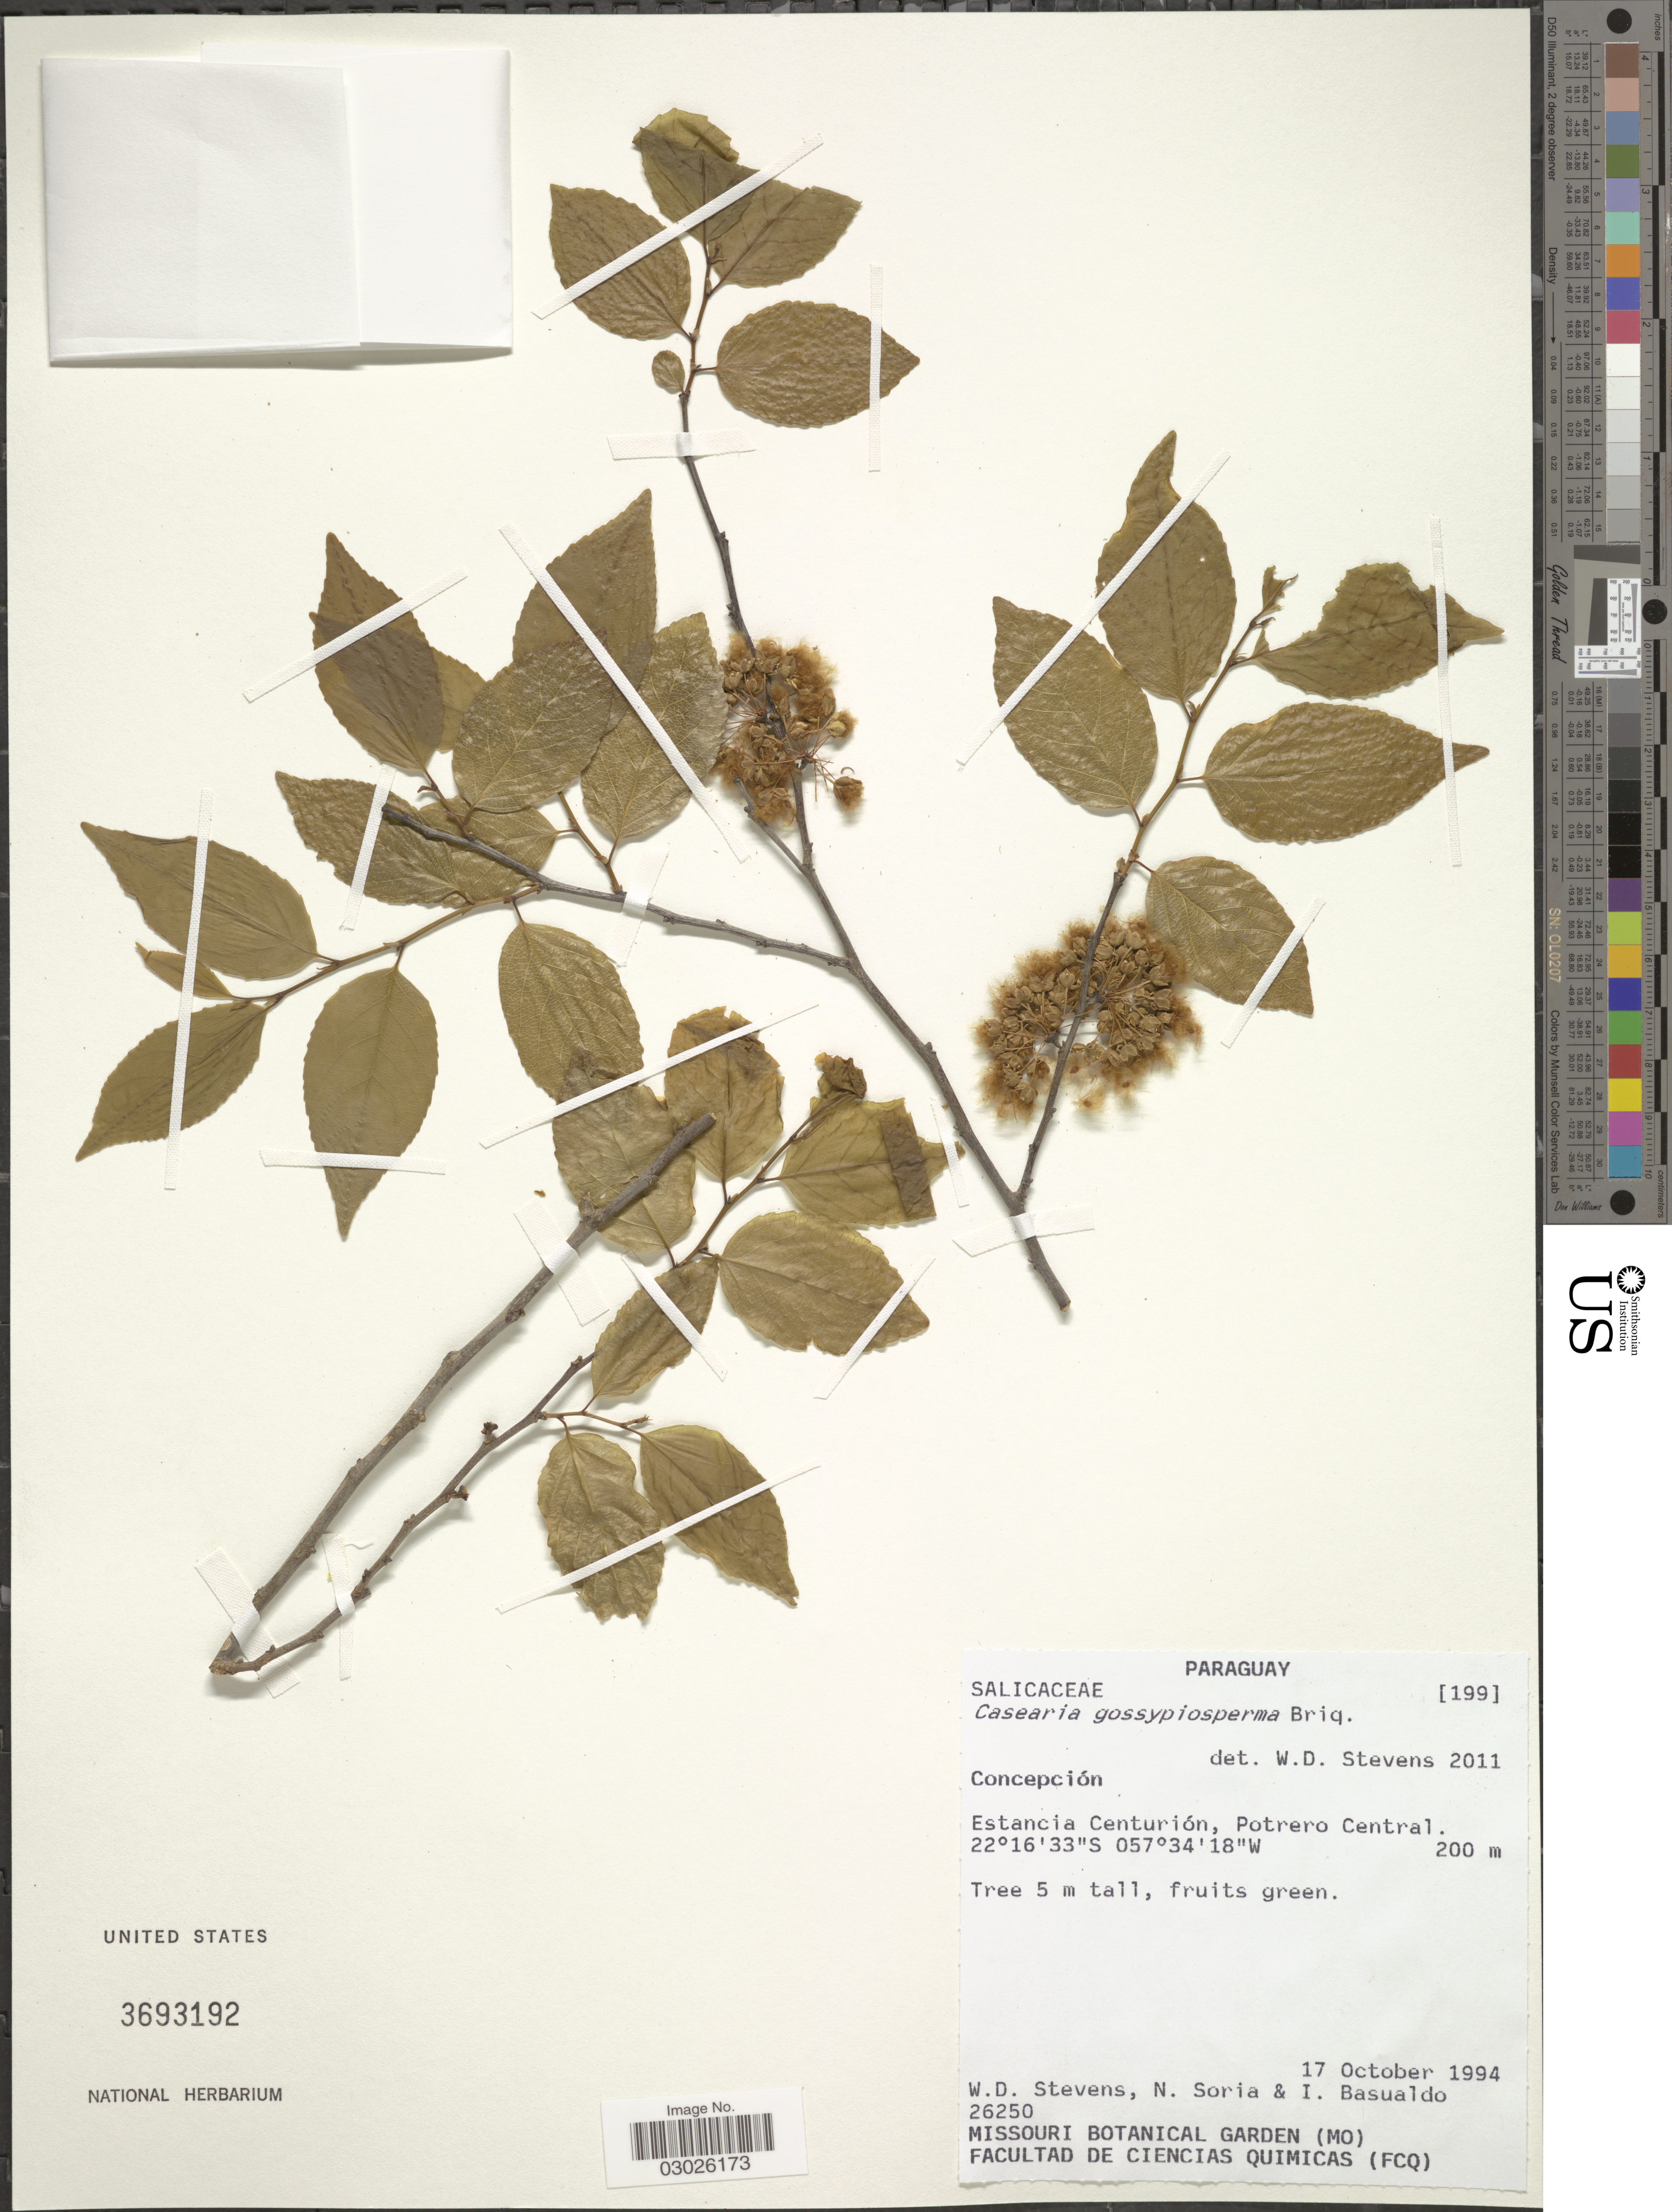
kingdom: Plantae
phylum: Tracheophyta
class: Magnoliopsida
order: Malpighiales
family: Salicaceae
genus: Casearia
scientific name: Casearia gossypiosperma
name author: Briq.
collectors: W. D. Stevens, N. Soria & I. Basualdo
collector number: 26250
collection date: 1994-10-17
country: Paraguay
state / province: Concepcion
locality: Estancia Centurión, Potrero Central.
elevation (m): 200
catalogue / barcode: US 3693192